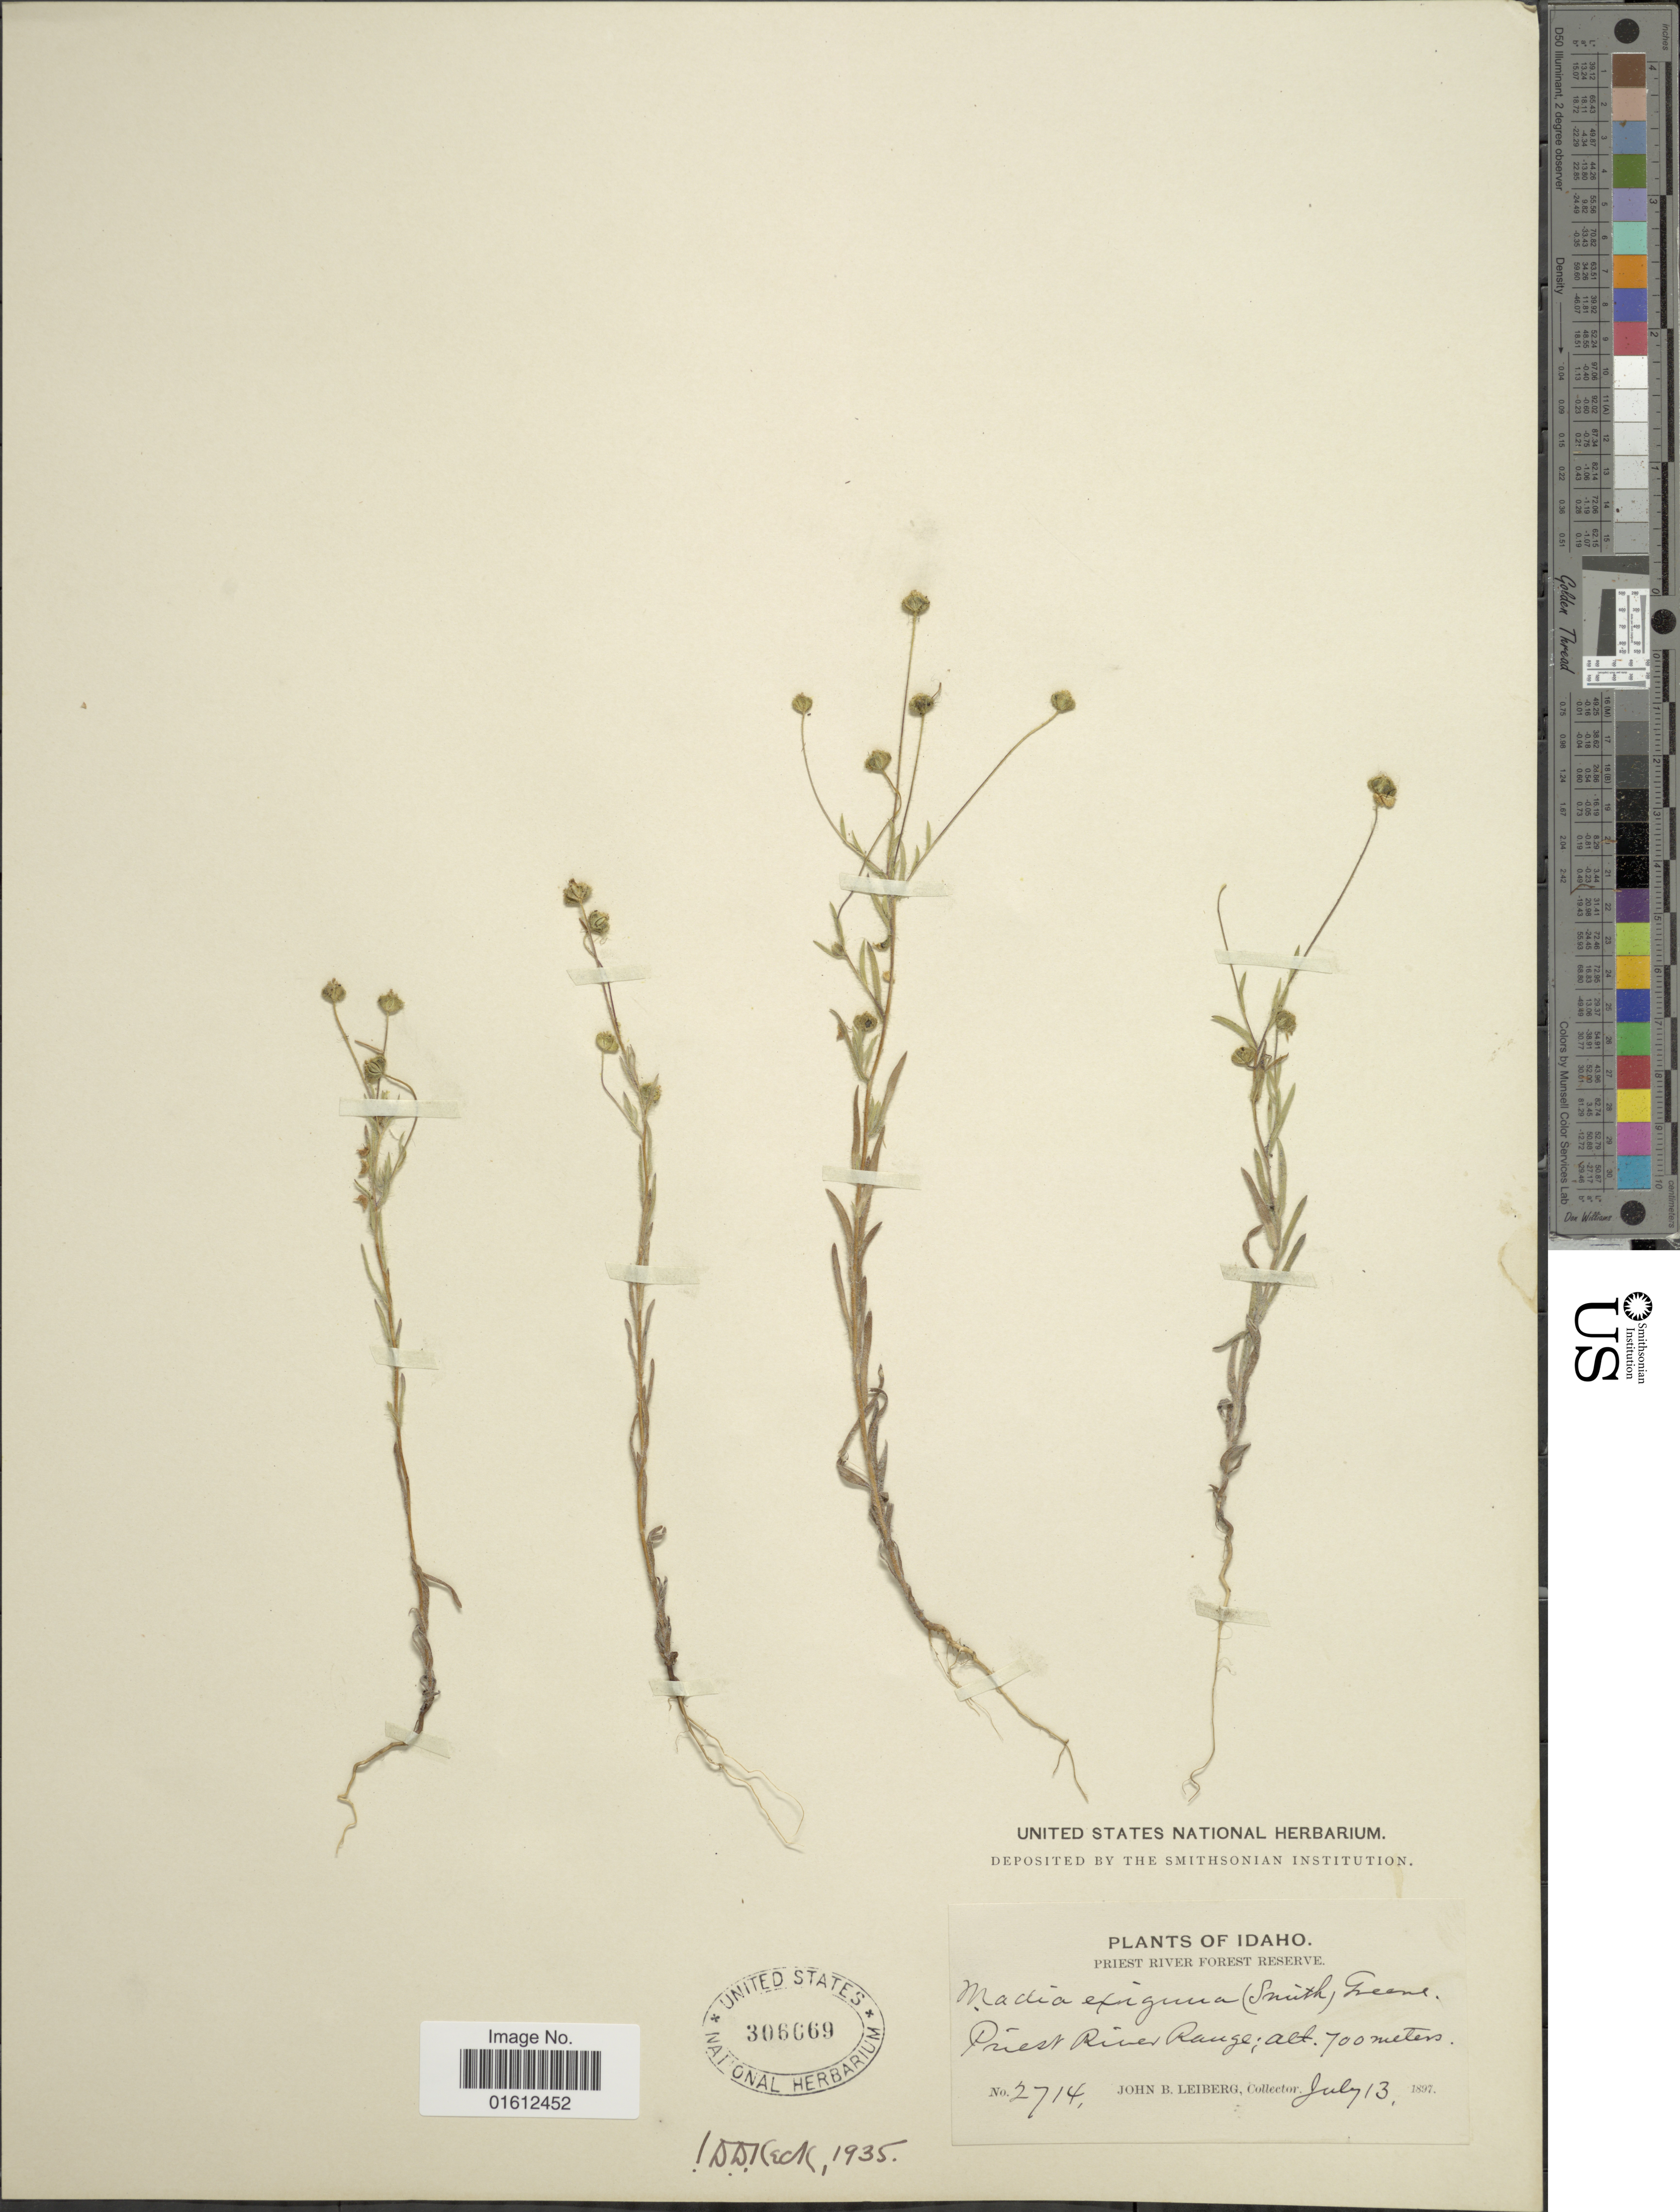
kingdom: Plantae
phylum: Tracheophyta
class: Magnoliopsida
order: Asterales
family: Asteraceae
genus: Madia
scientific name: Madia exigua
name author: (Sm.) A. Gray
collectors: J. B. Leiberg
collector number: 2714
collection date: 1897-07-13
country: United States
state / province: Idaho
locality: Priest River Forest Reserve. Priest River Range.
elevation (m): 700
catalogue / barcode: US 306669